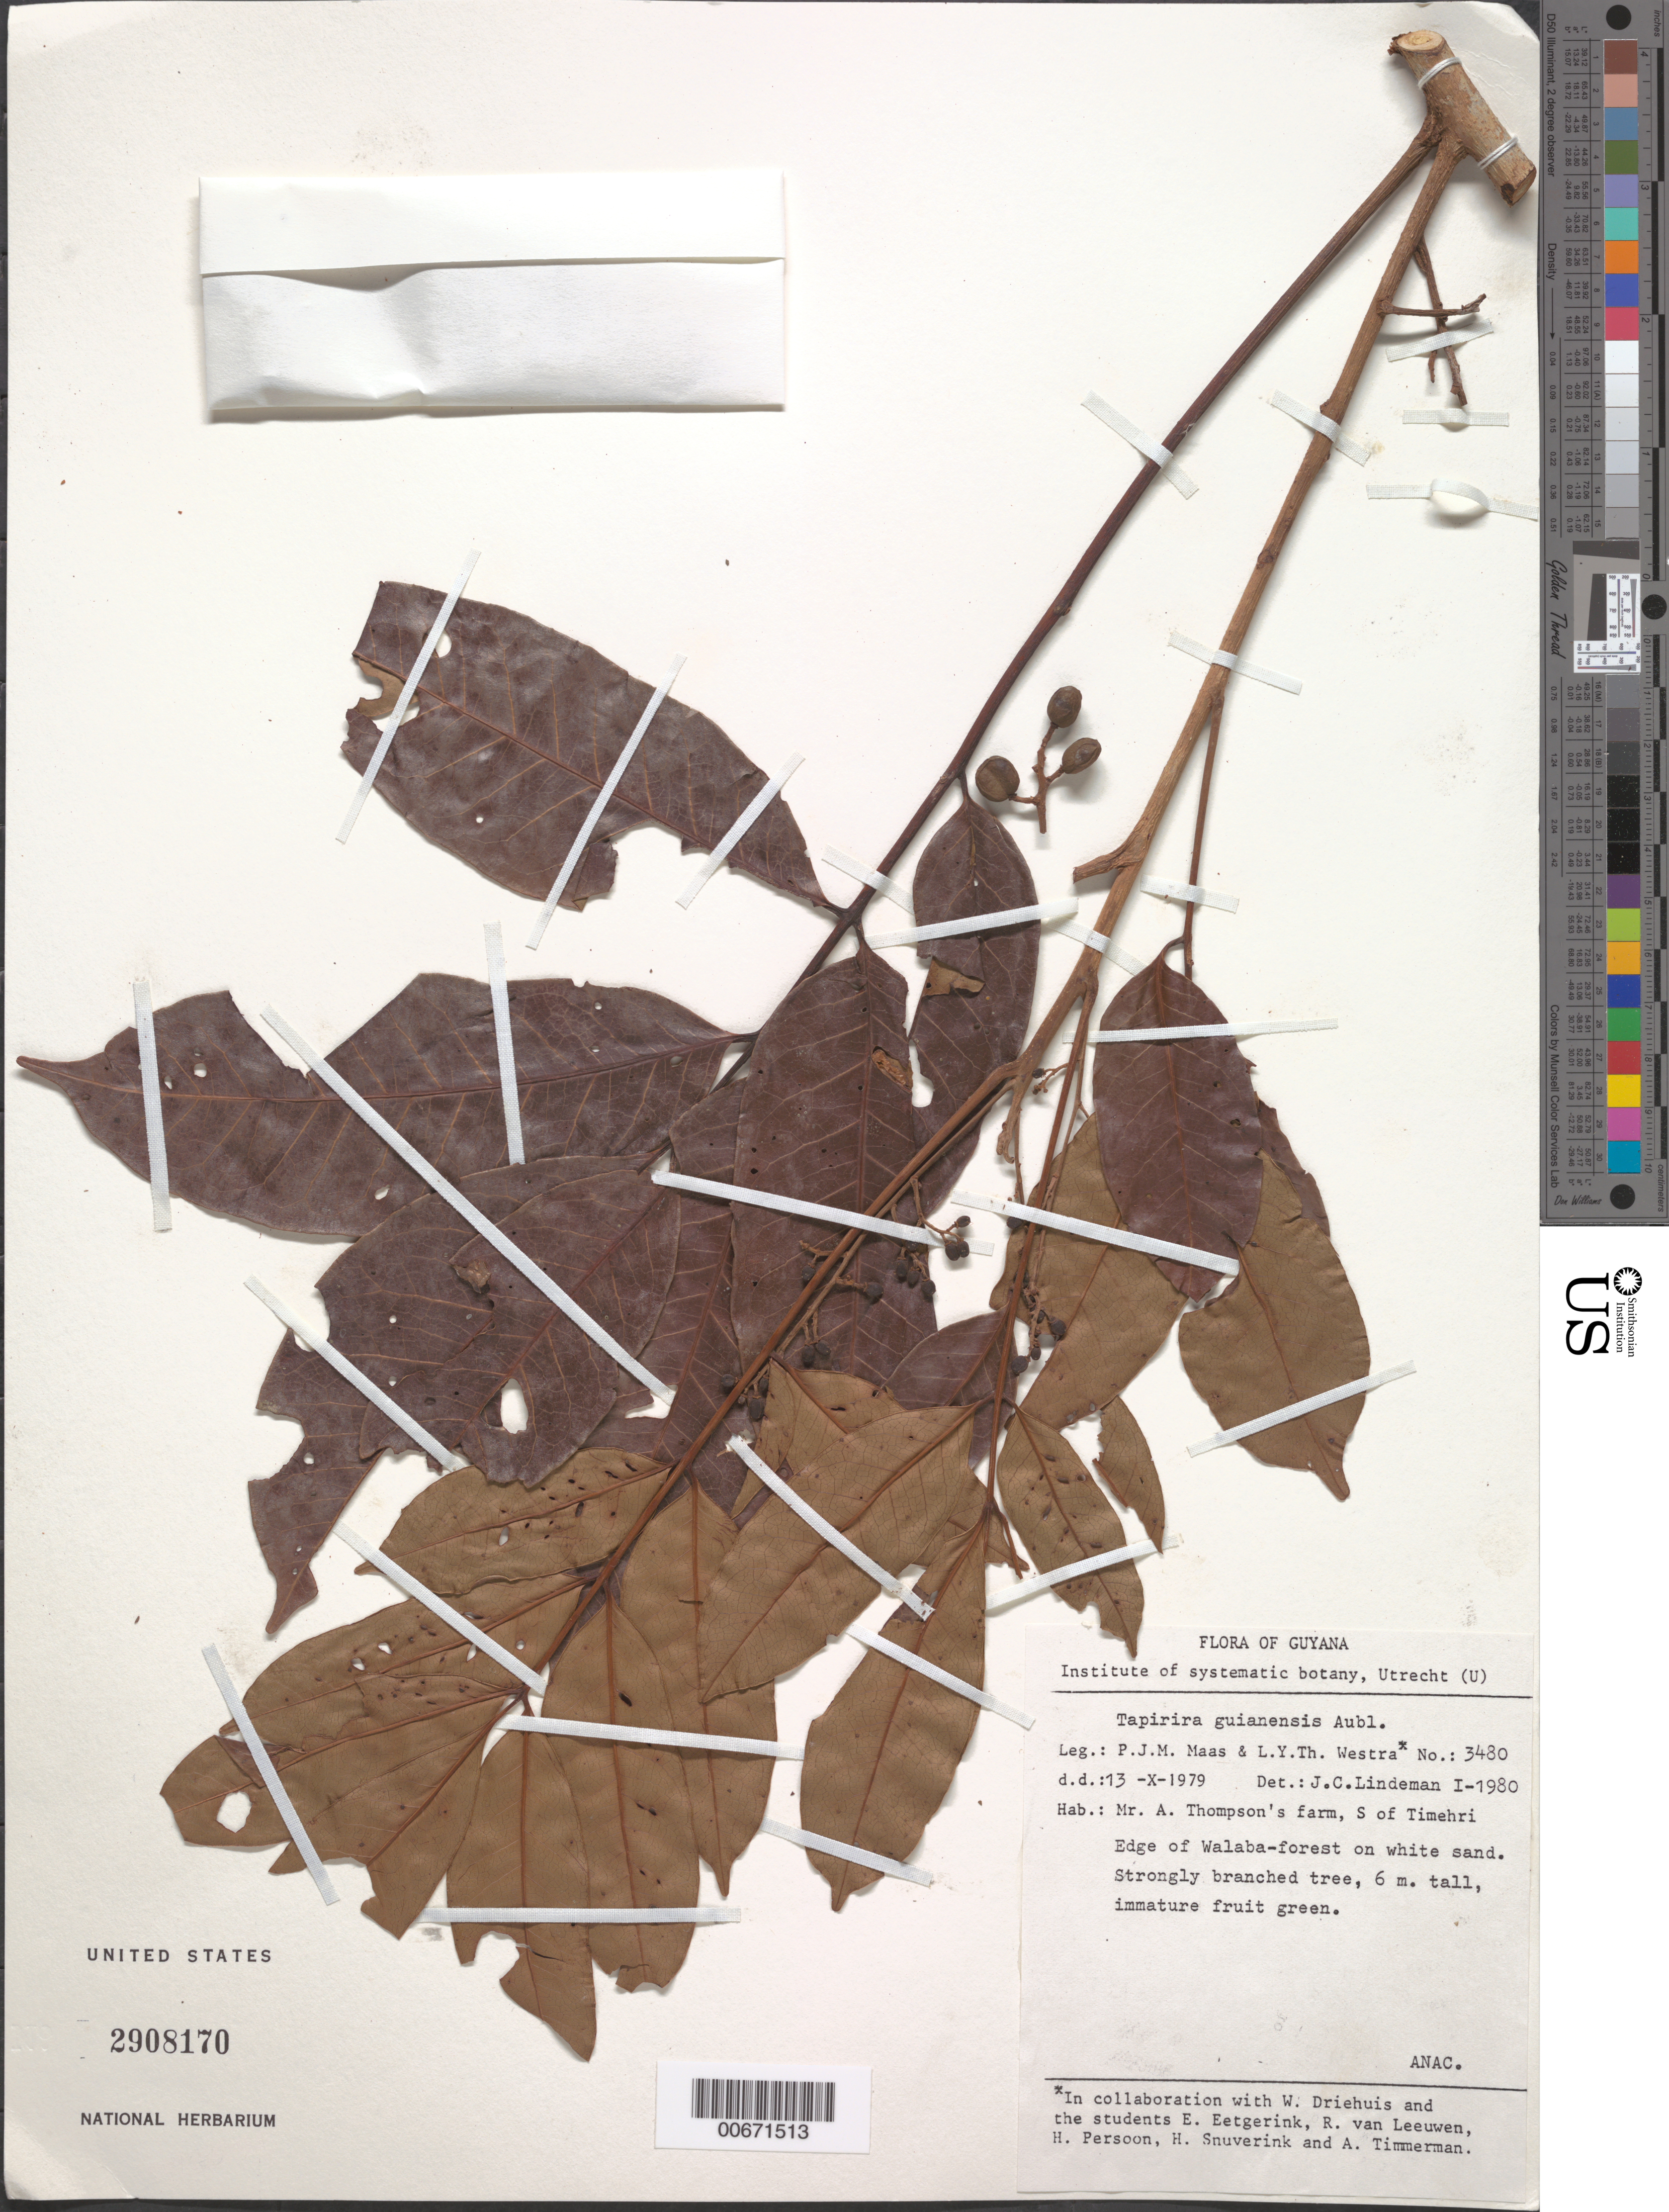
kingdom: Plantae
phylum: Tracheophyta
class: Magnoliopsida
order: Sapindales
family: Anacardiaceae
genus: Tapirira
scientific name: Tapirira guianensis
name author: Aubl.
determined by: Lindeman, J. C.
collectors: P. Maas, L. Y. T. Westra, W. Driehuis, E. Eetgerink, R. van Leeuwen, H. Persoon, J. H. Snuverink & A. Timmerman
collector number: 3480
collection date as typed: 13-Oct-79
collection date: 1979-10-13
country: Guyana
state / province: Demerara-Mahaica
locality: Timehri, S of, Mr. Adrian Thompson's Farm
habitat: Edge of Wallaba-forest on white sand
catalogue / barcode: US 2908170